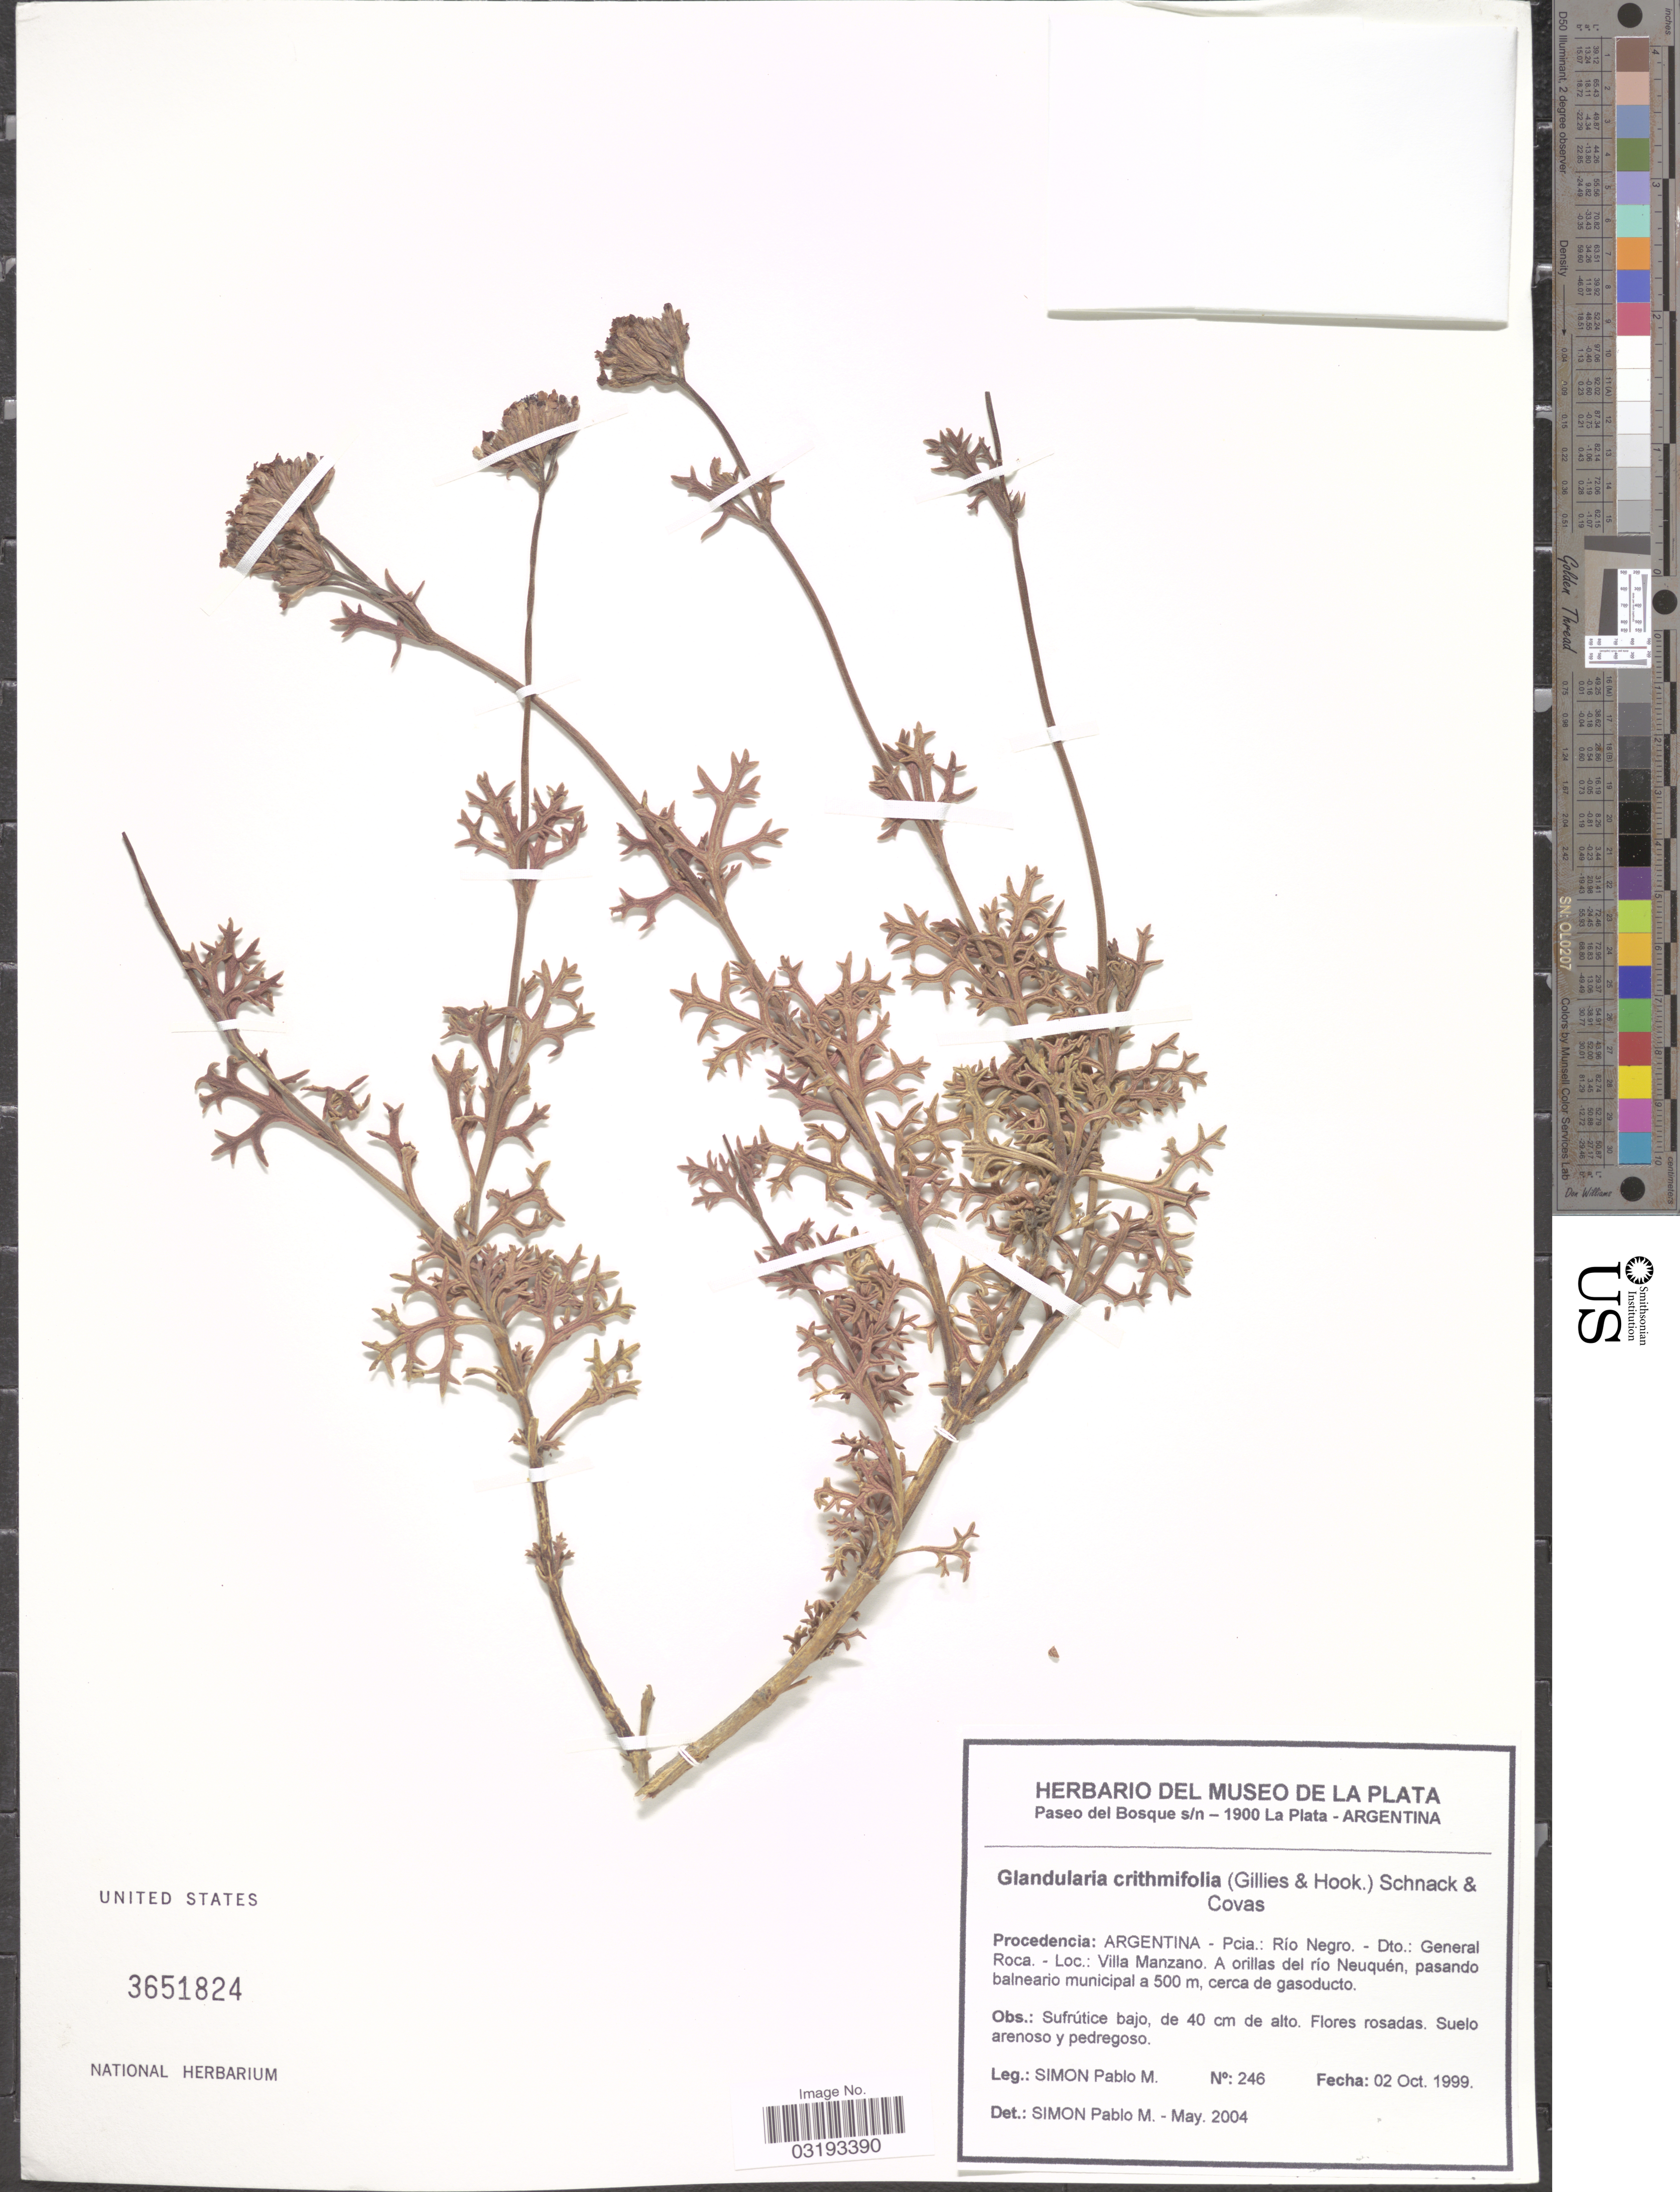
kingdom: Plantae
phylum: Tracheophyta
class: Magnoliopsida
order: Lamiales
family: Verbenaceae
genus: Verbena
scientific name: Verbena crithmifolia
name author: Gillies & Hook.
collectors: S. Pablo M.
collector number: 246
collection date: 1999-10-02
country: Argentina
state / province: Rio Negro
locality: Dto.: General Roca. Villa Manzano. A orillas del rio Neuquén, passando balneario municipal, cerca de gasoducto.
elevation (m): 500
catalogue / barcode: US 3651824